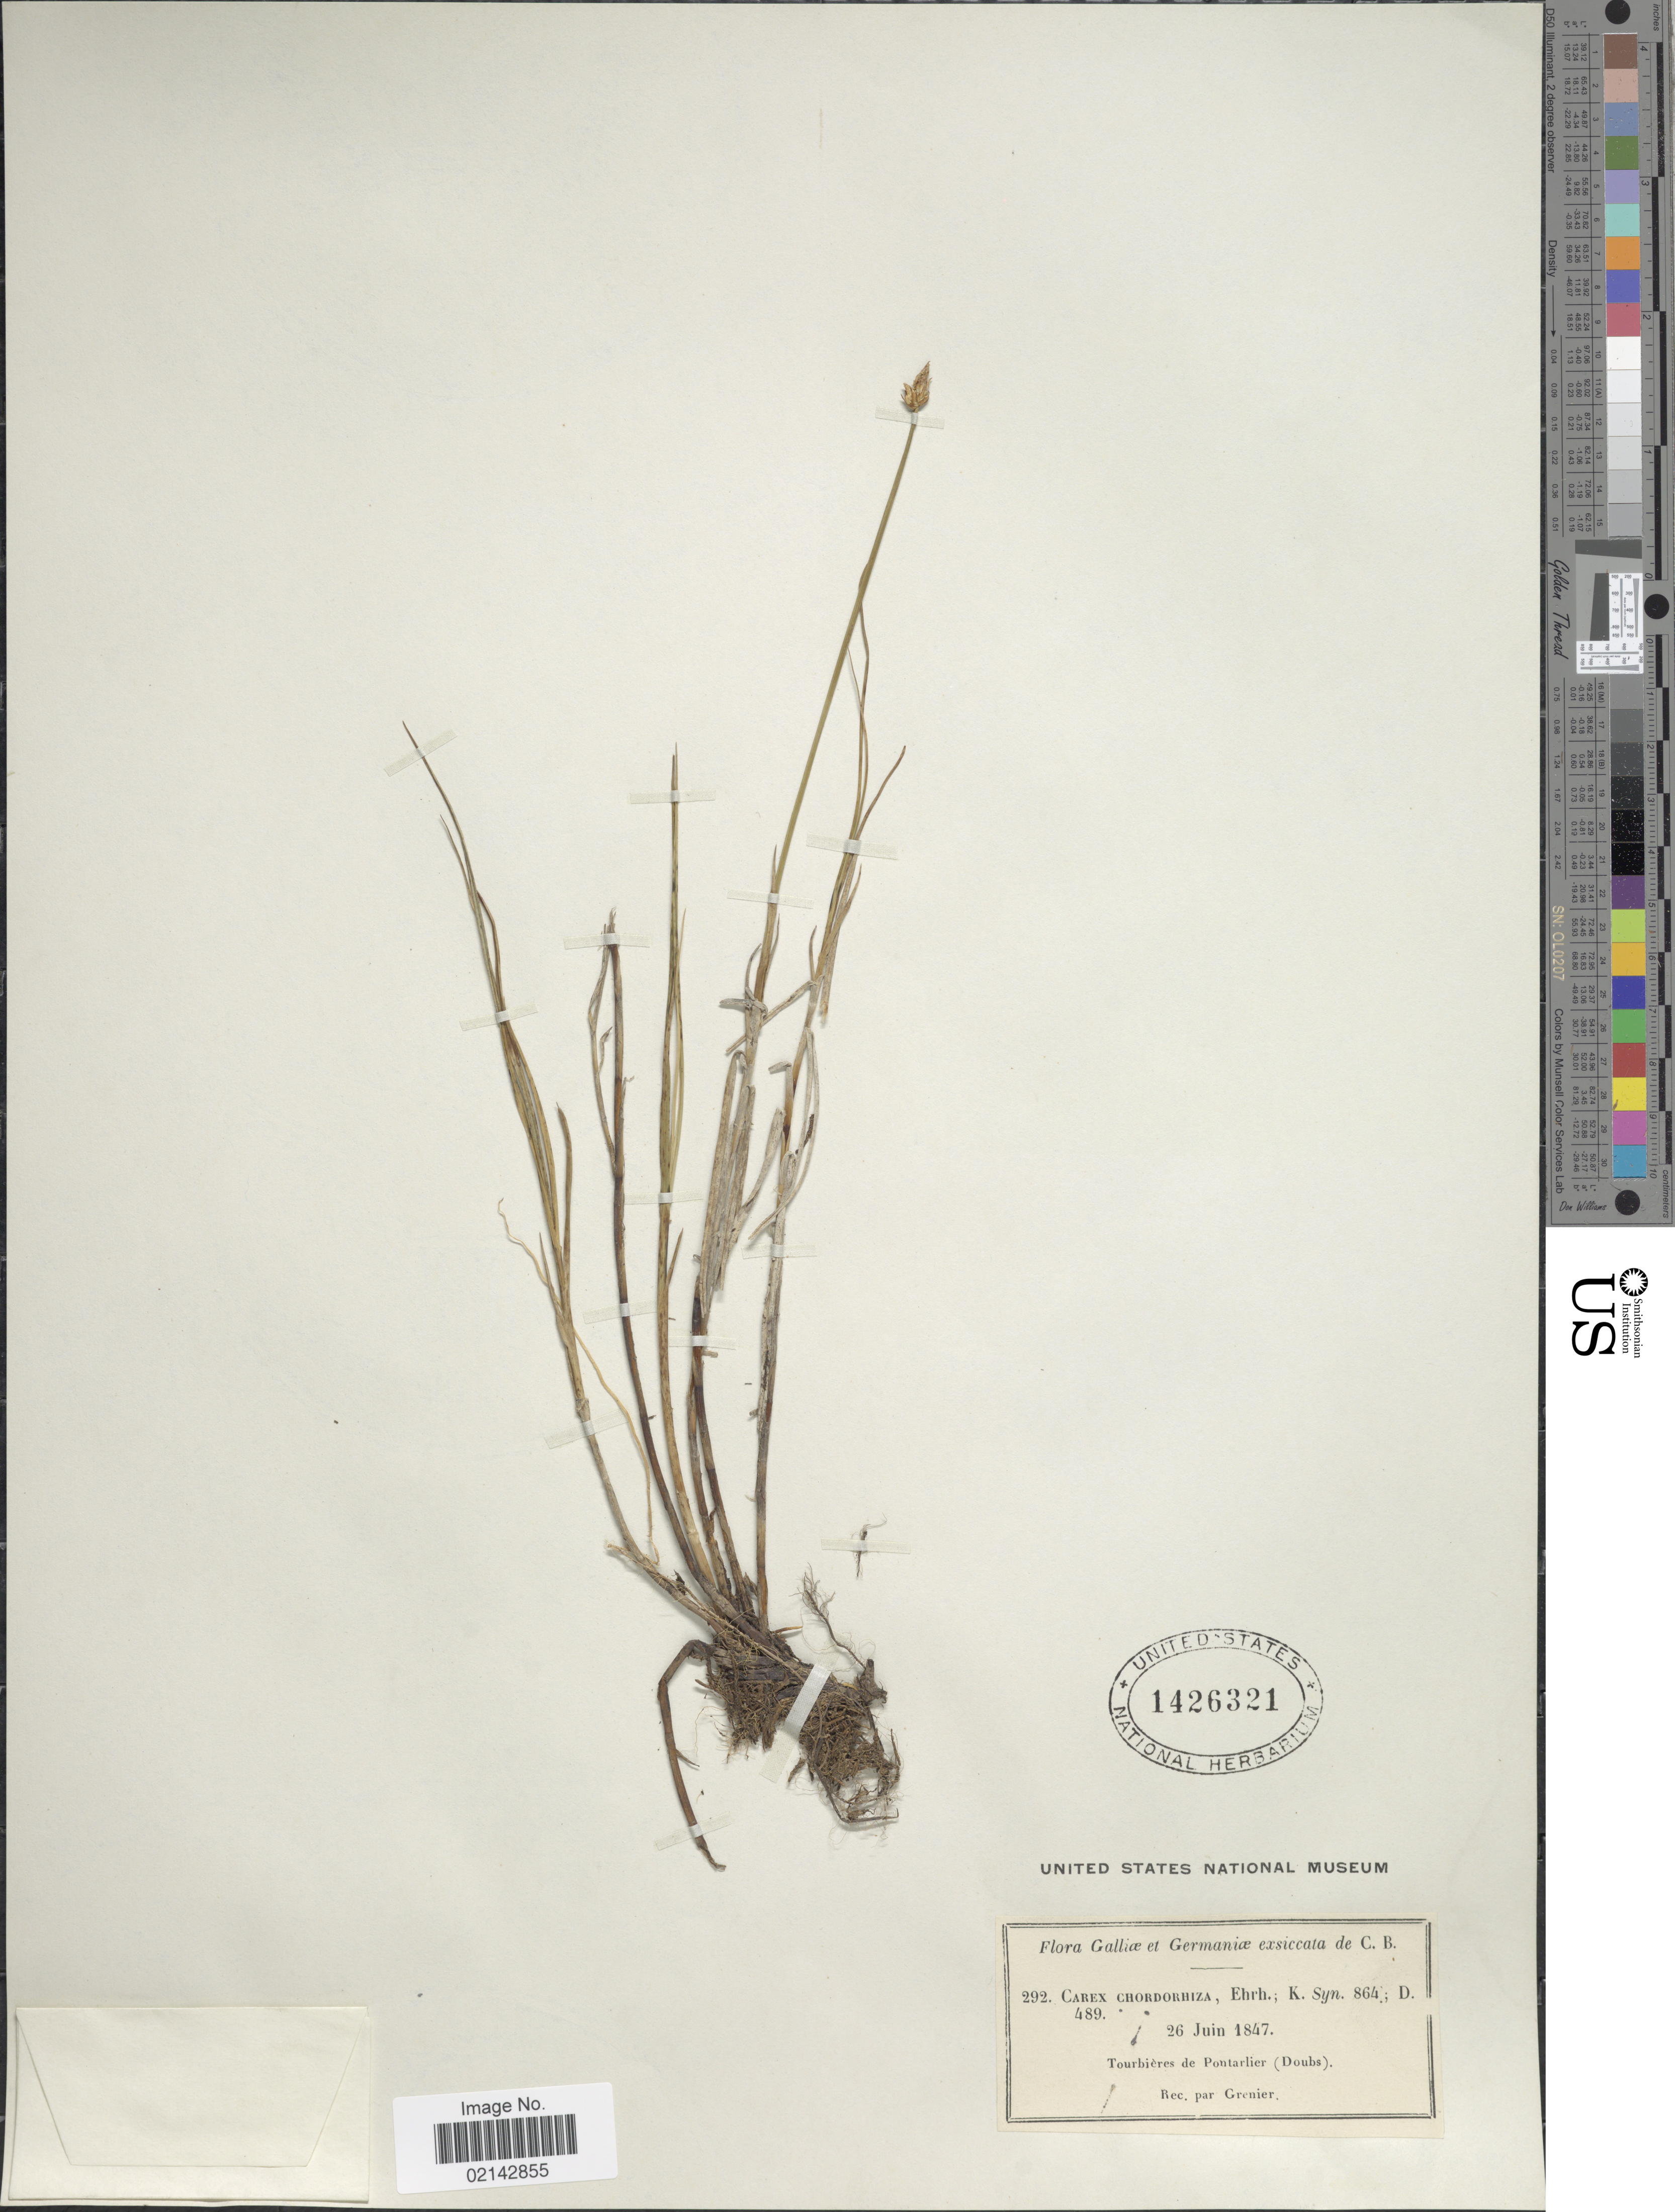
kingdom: Plantae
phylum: Tracheophyta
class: Liliopsida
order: Poales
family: Cyperaceae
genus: Carex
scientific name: Carex chordorrhiza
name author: L. f.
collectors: Grenier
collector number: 292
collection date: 1847-06-26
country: France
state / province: Bourgogne-Franche-Comté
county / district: Doubs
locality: Tourbieres de Pontarlier (Doubs).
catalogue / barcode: US 1426321